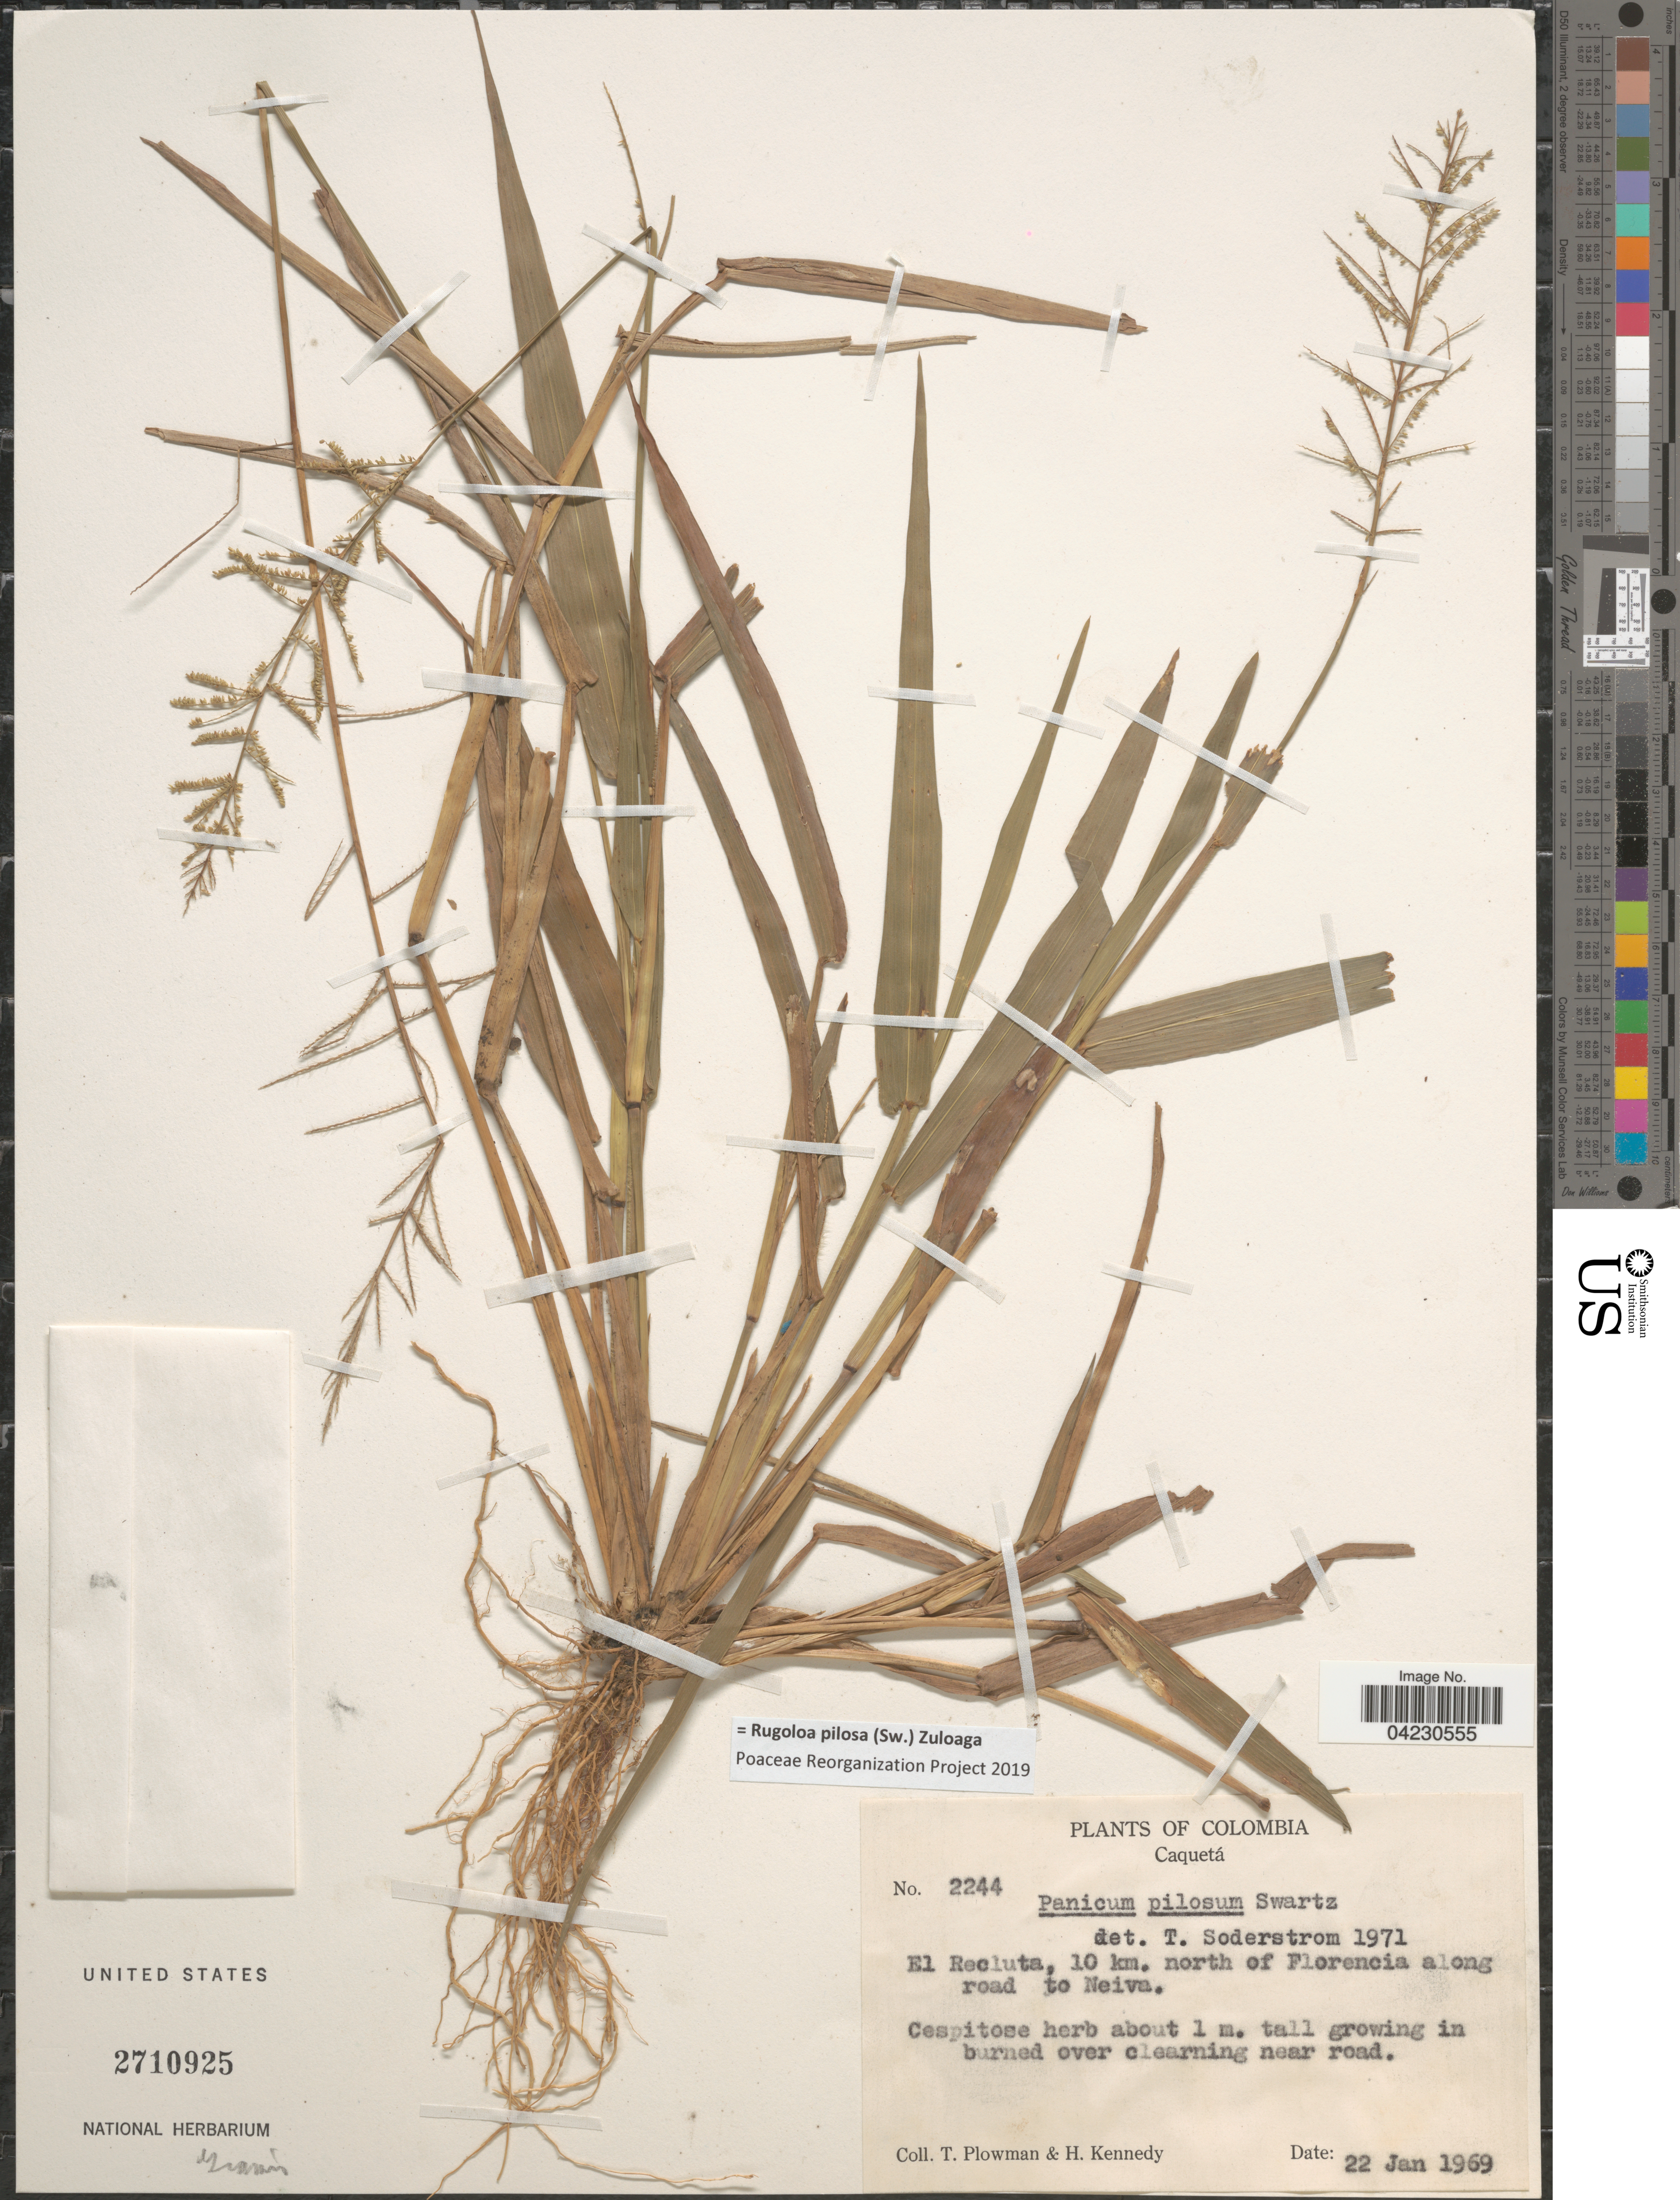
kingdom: Plantae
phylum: Tracheophyta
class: Liliopsida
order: Poales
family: Poaceae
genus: Rugoloa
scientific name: Rugoloa pilosa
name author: (Sw.) Zuloaga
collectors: T. Plowman & H. Kennedy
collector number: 2244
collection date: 1969-01-22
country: Colombia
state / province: Caquetá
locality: El Recluta, 10 km. north of Florencia along road to Neiva.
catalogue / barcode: US 2710925